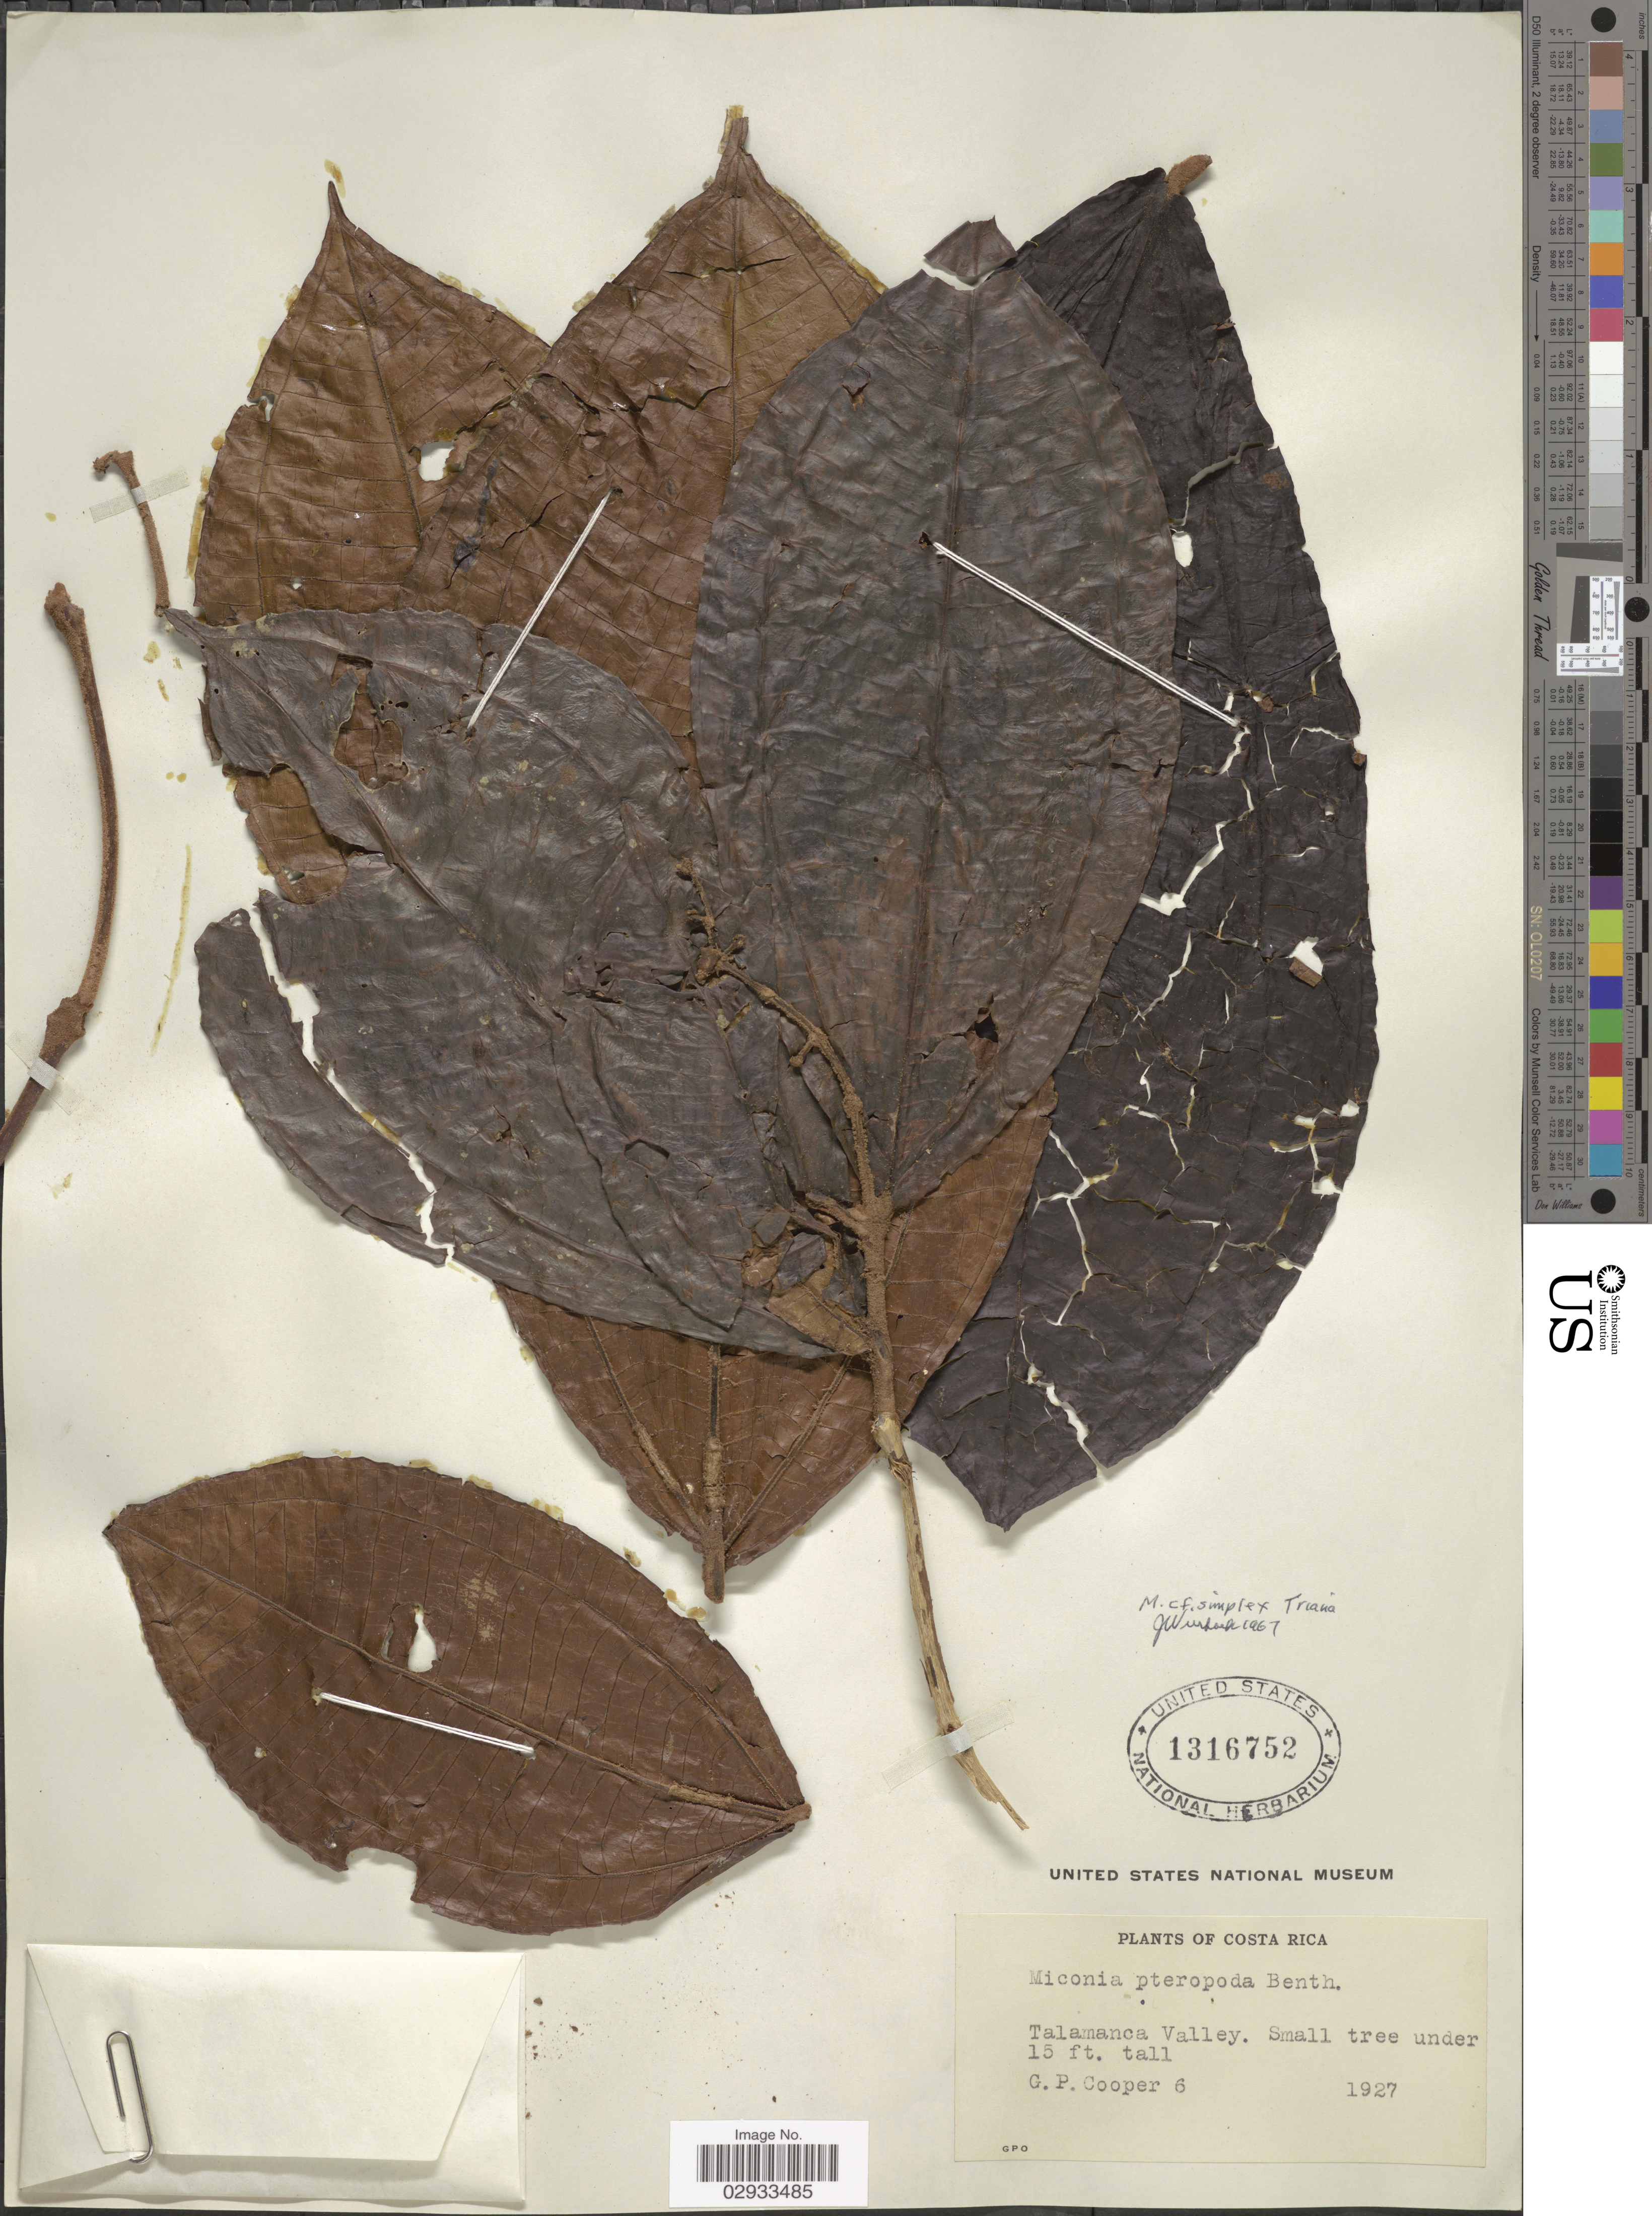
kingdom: Plantae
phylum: Tracheophyta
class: Magnoliopsida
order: Myrtales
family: Melastomataceae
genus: Miconia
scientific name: Miconia simplex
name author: Triana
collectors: G. Cooper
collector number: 6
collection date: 1927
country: Costa Rica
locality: Talamanca Valley.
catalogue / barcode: US 1316752